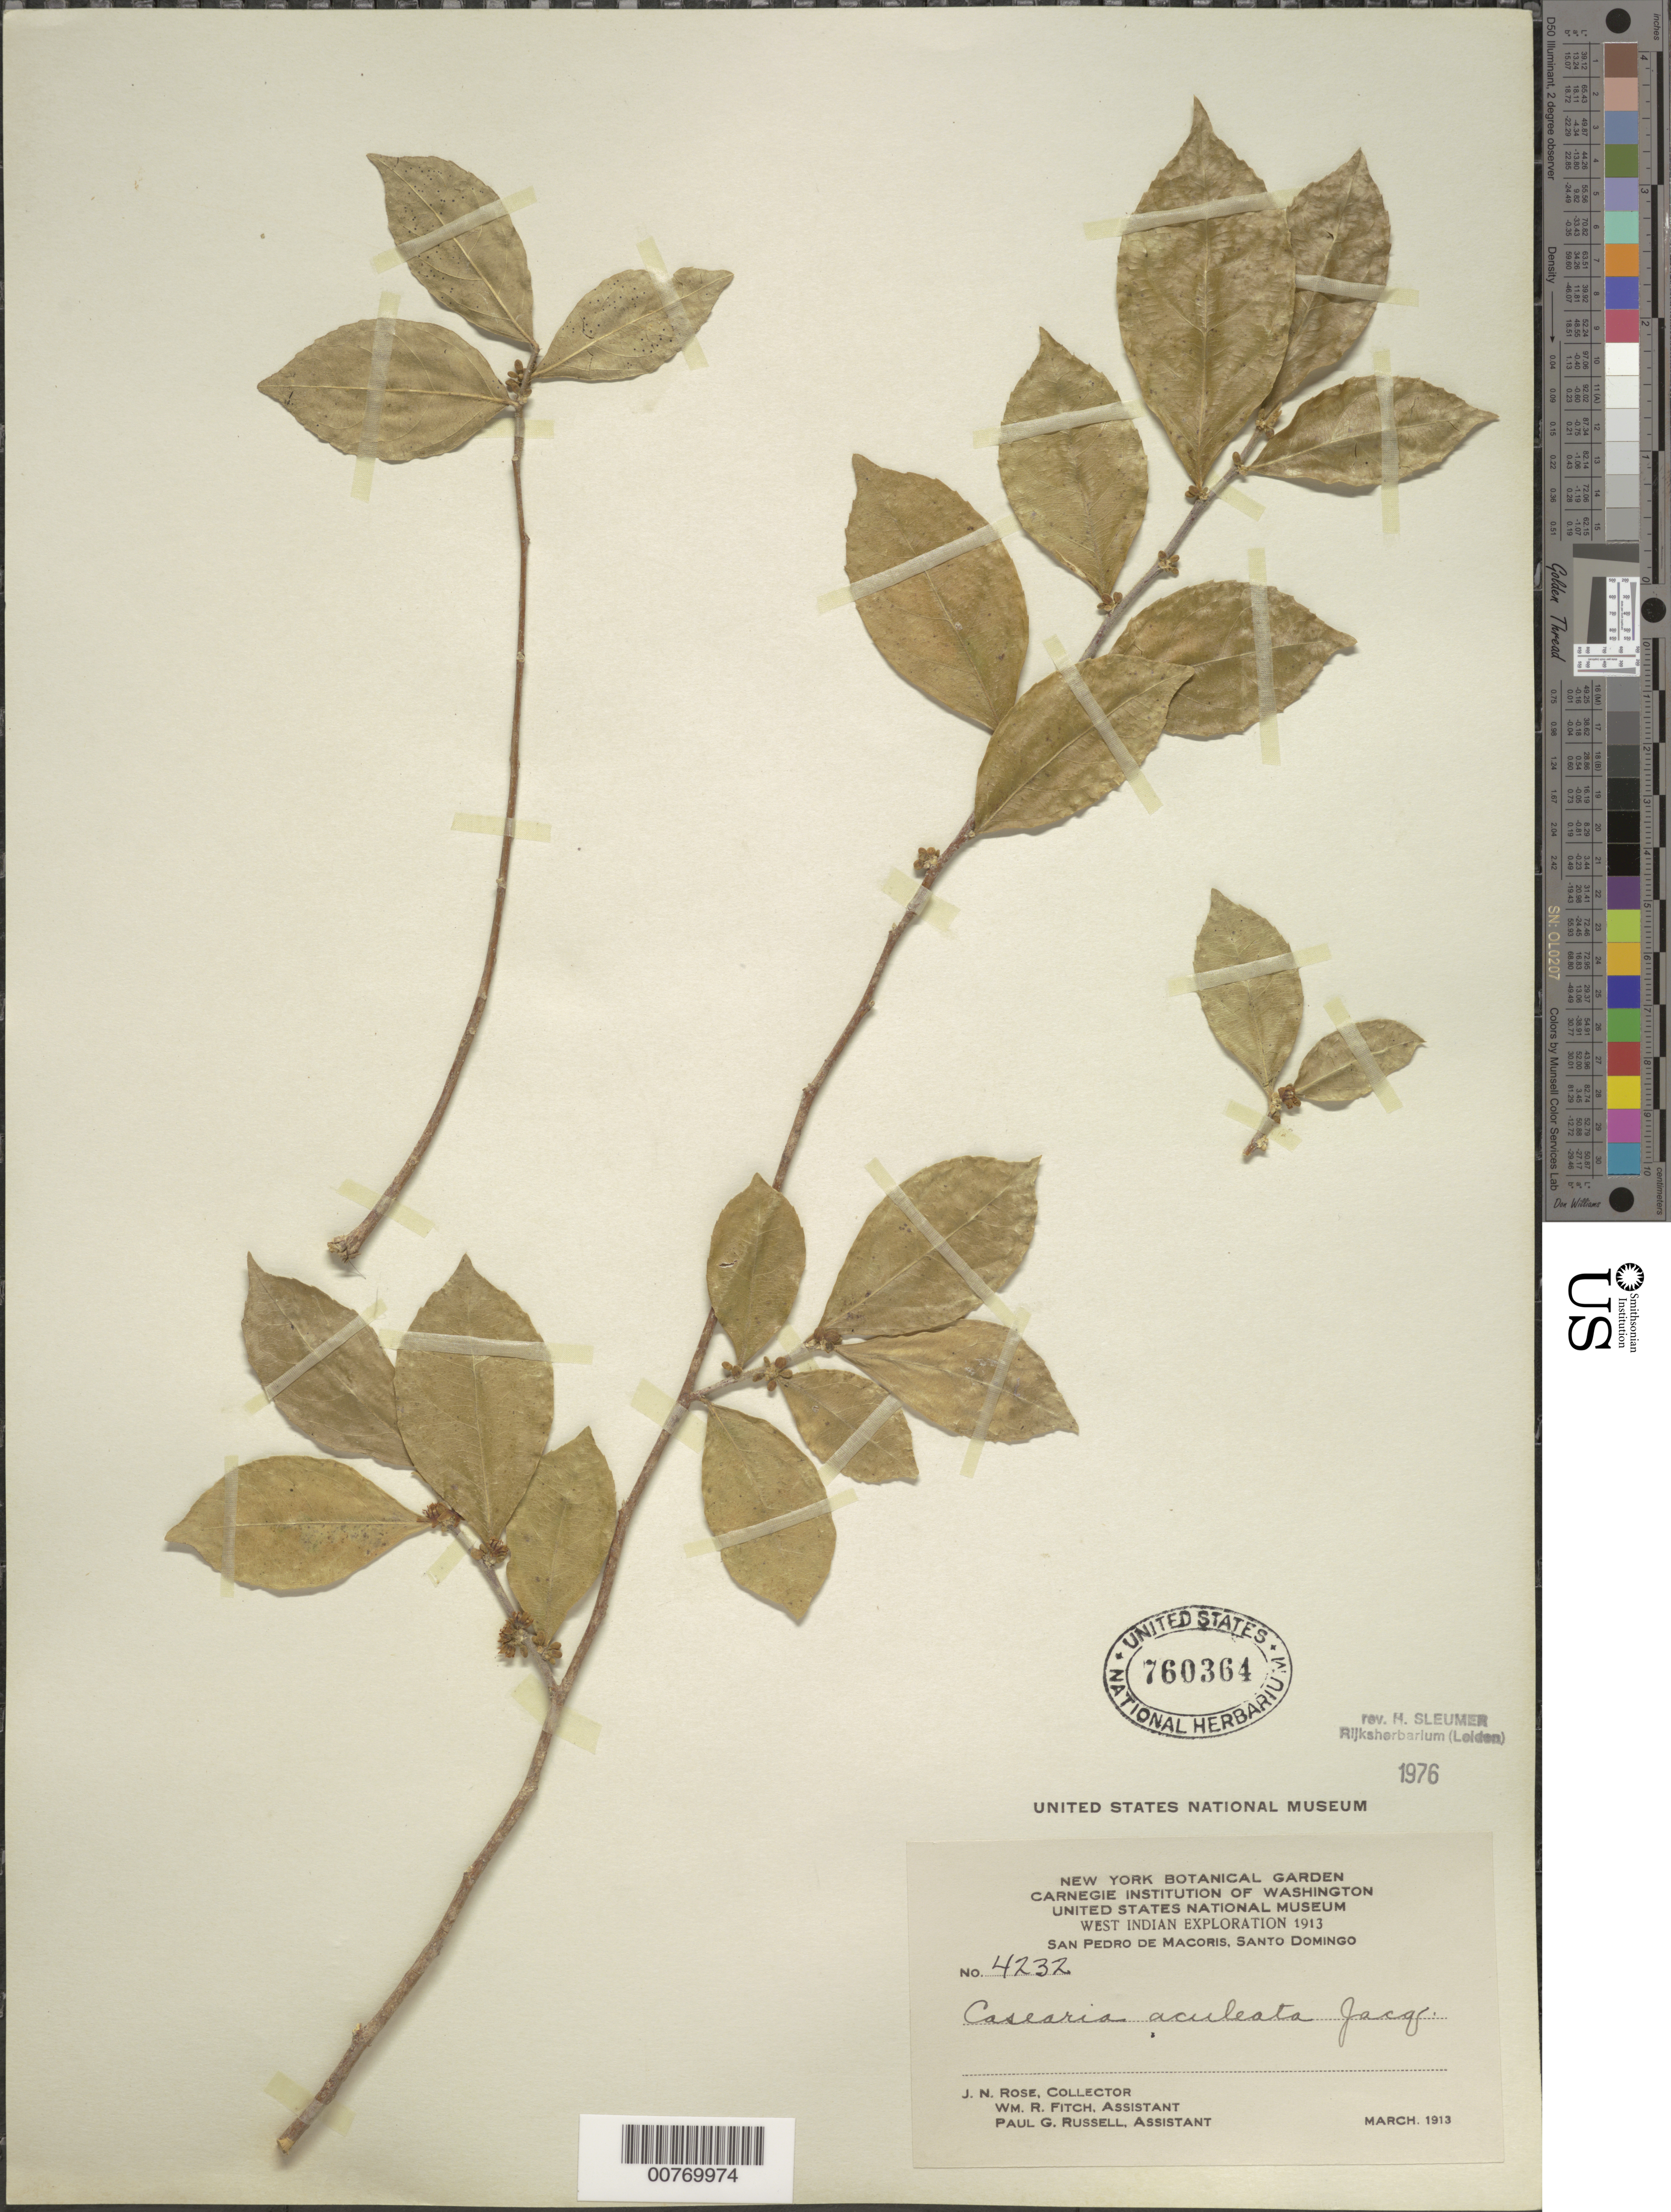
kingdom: Plantae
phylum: Tracheophyta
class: Magnoliopsida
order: Malpighiales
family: Salicaceae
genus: Casearia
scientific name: Casearia aculeata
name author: Jacq.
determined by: Sleumer, H. O.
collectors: J. N. Rose, W. R. Fitch & P. G. Russell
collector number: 4232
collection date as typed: Mar 1913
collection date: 1913-03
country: Dominican Republic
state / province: San Pedro de Macoris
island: Hispaniola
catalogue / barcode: US 760364